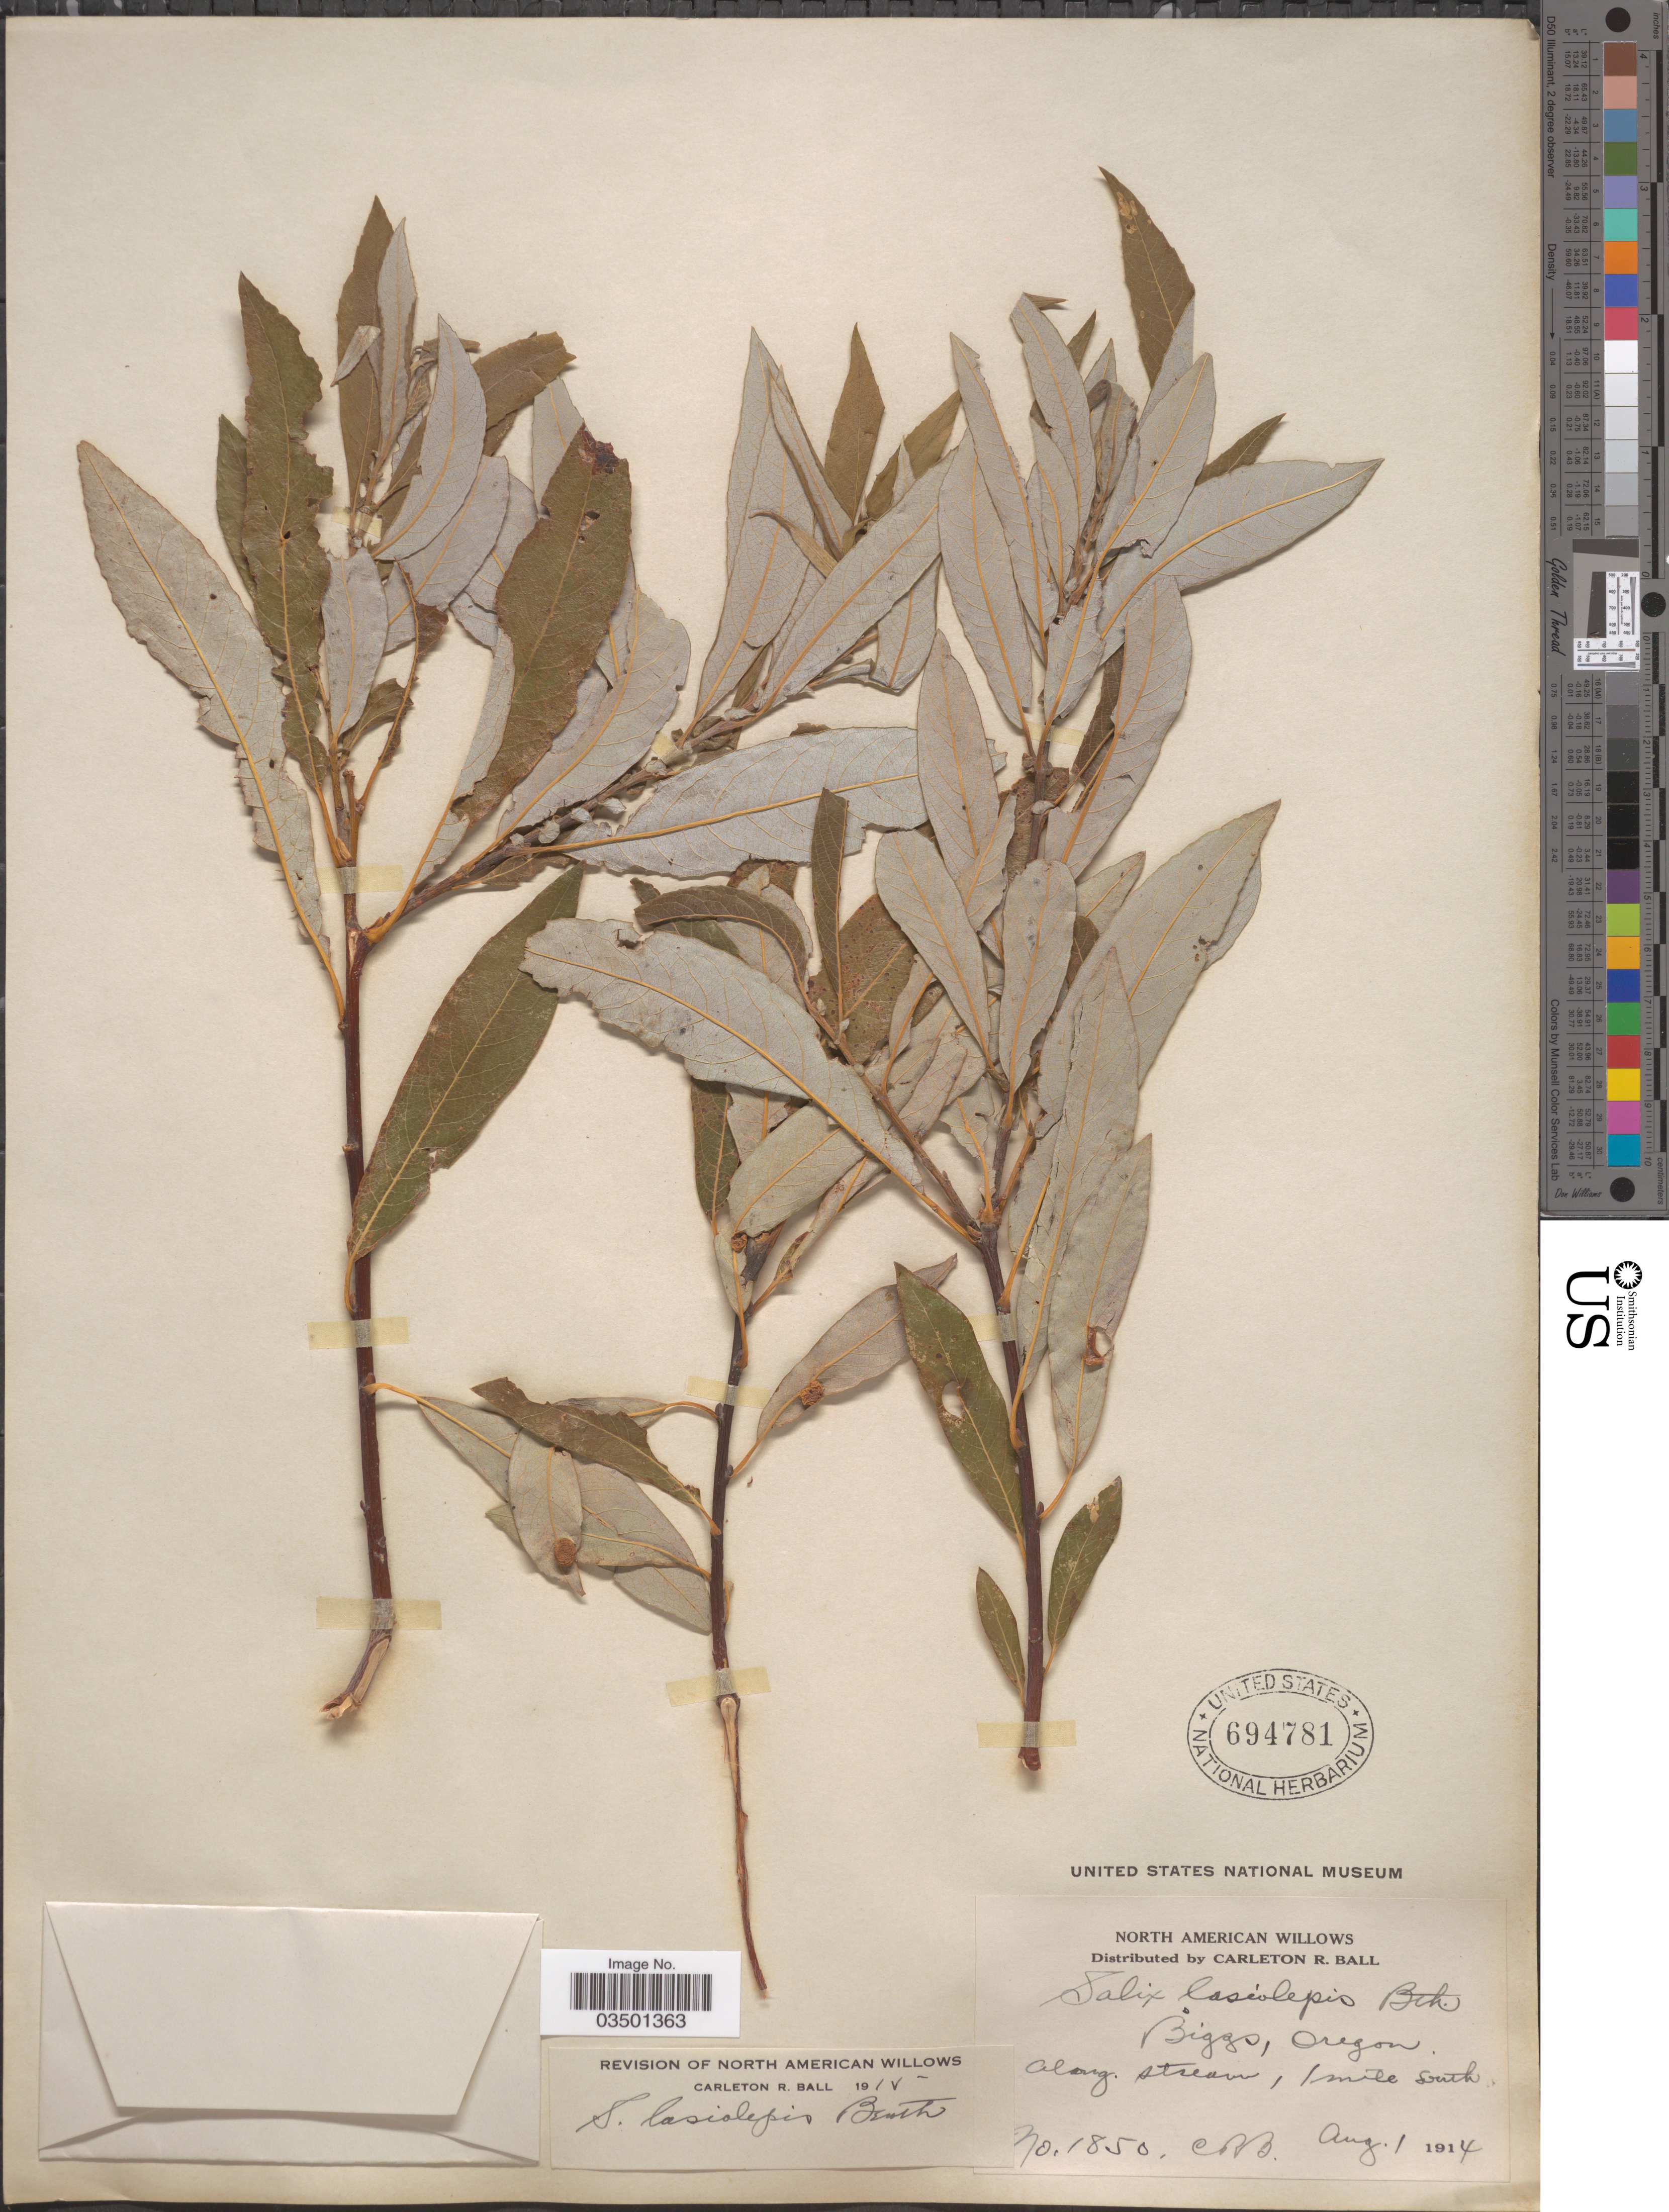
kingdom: Plantae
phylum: Tracheophyta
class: Magnoliopsida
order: Malpighiales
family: Salicaceae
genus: Salix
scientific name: Salix lasiolepis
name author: Benth.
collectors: C. R. Ball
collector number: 1850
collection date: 1914-08-01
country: United States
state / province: Oregon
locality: Biggs, along stream, 1 mile south.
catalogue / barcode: US 694781